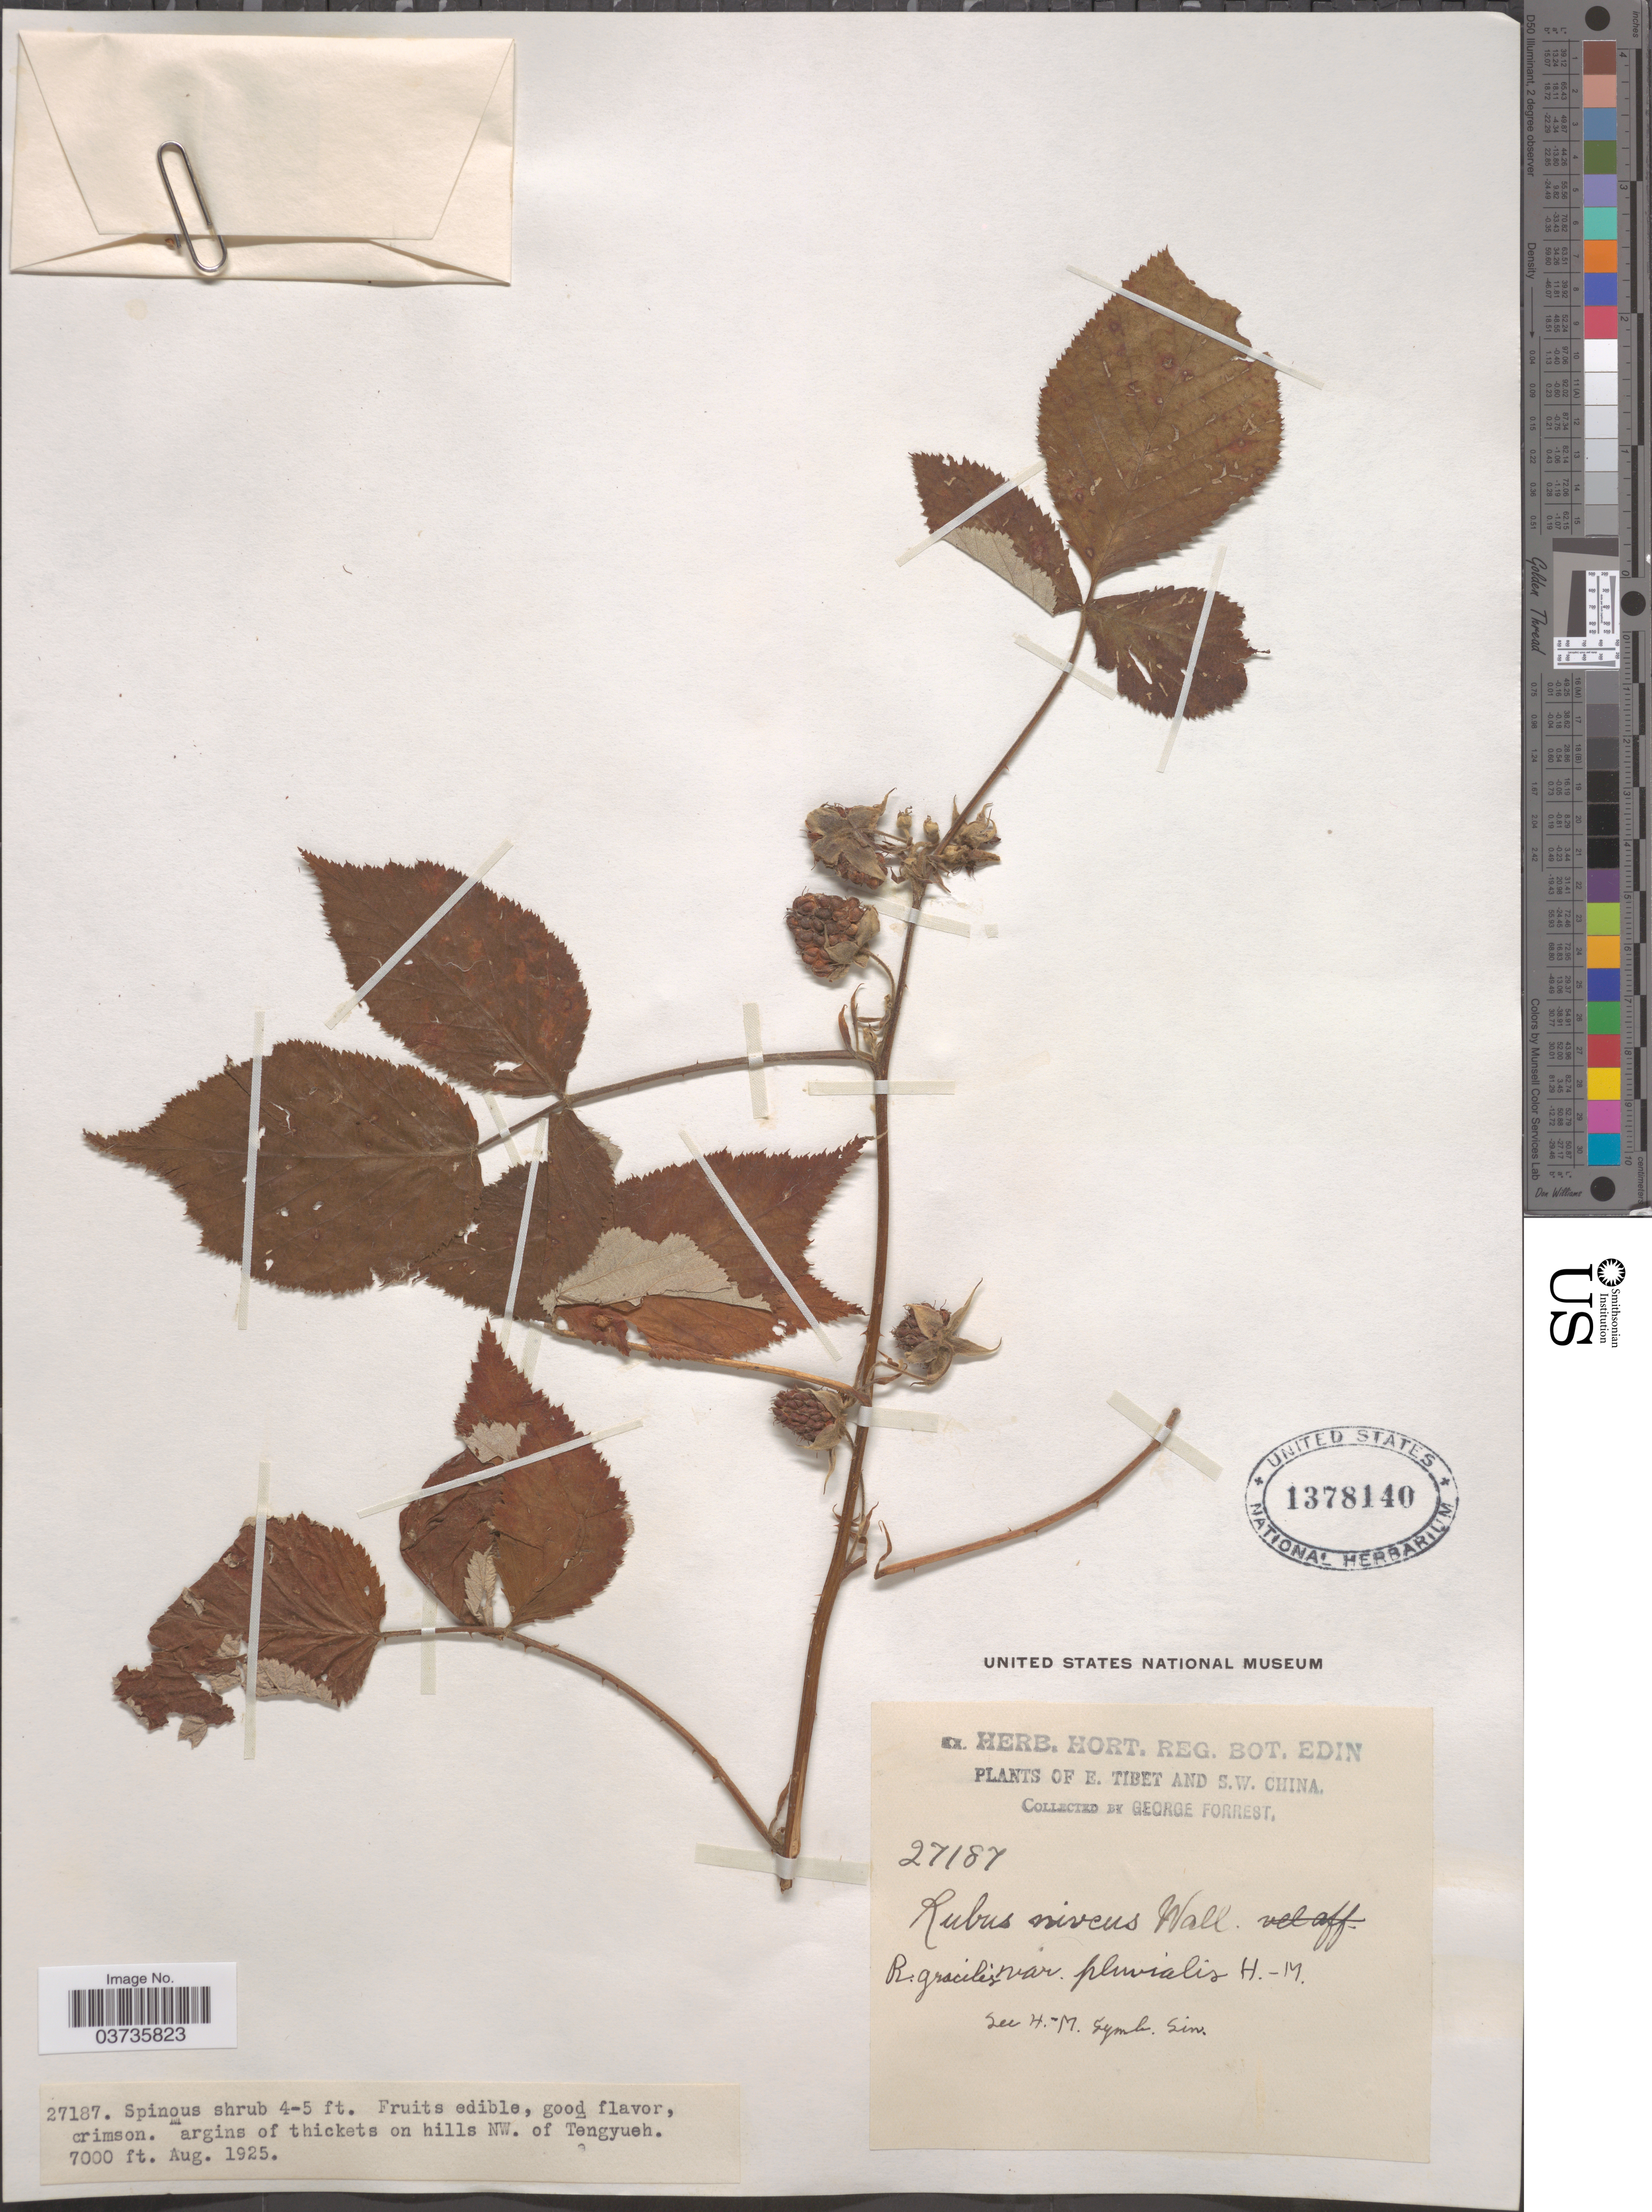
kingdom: Plantae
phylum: Tracheophyta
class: Magnoliopsida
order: Rosales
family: Rosaceae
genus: Rubus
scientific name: Rubus gracilis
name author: Roxb.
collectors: G. Forrest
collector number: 27187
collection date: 1925-08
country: China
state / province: Xizang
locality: Margins of thickets on hills NW. of Tengyueh. E. Tibet and S.W. China.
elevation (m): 2134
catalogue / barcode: US 1378140